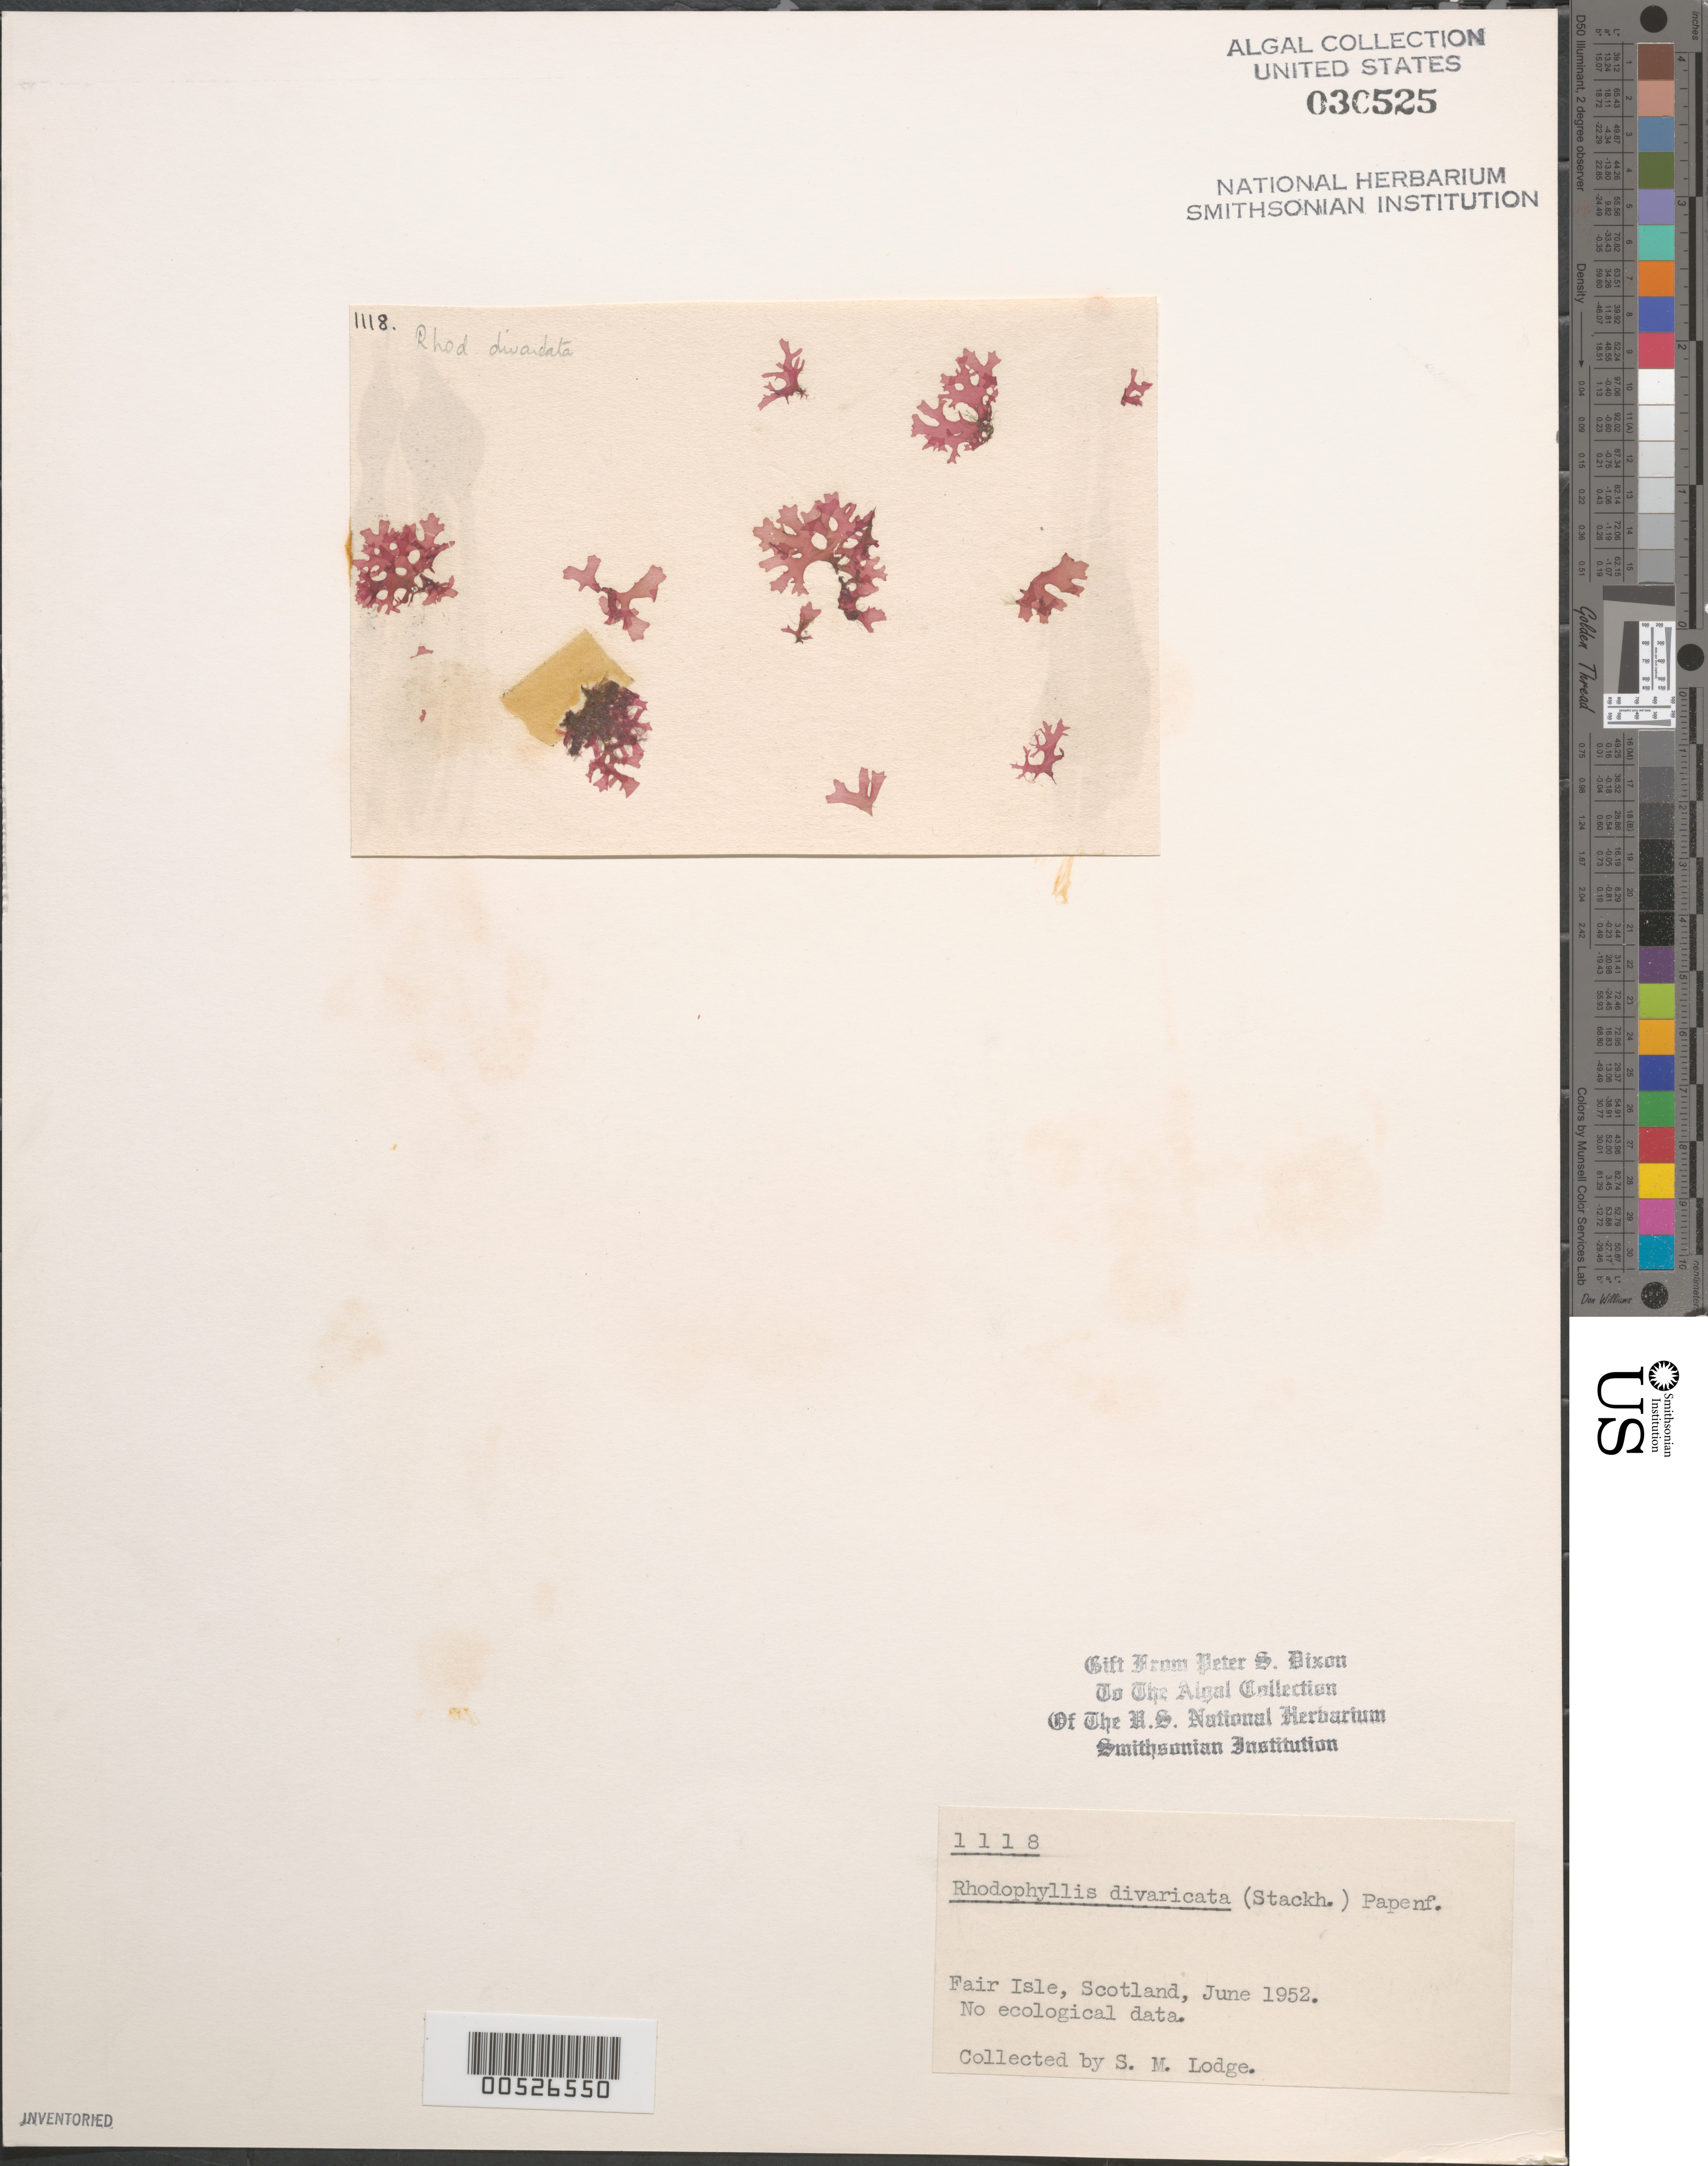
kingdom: Plantae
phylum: Rhodophyta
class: Florideophyceae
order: Gigartinales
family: Cystocloniaceae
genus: Rhodophyllis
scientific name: Rhodophyllis divaricata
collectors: S. Lodge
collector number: PSD 1118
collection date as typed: Jun 1952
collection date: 1952-06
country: United Kingdom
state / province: Scotland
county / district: Shetland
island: Fair Isle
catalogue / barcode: US 30525